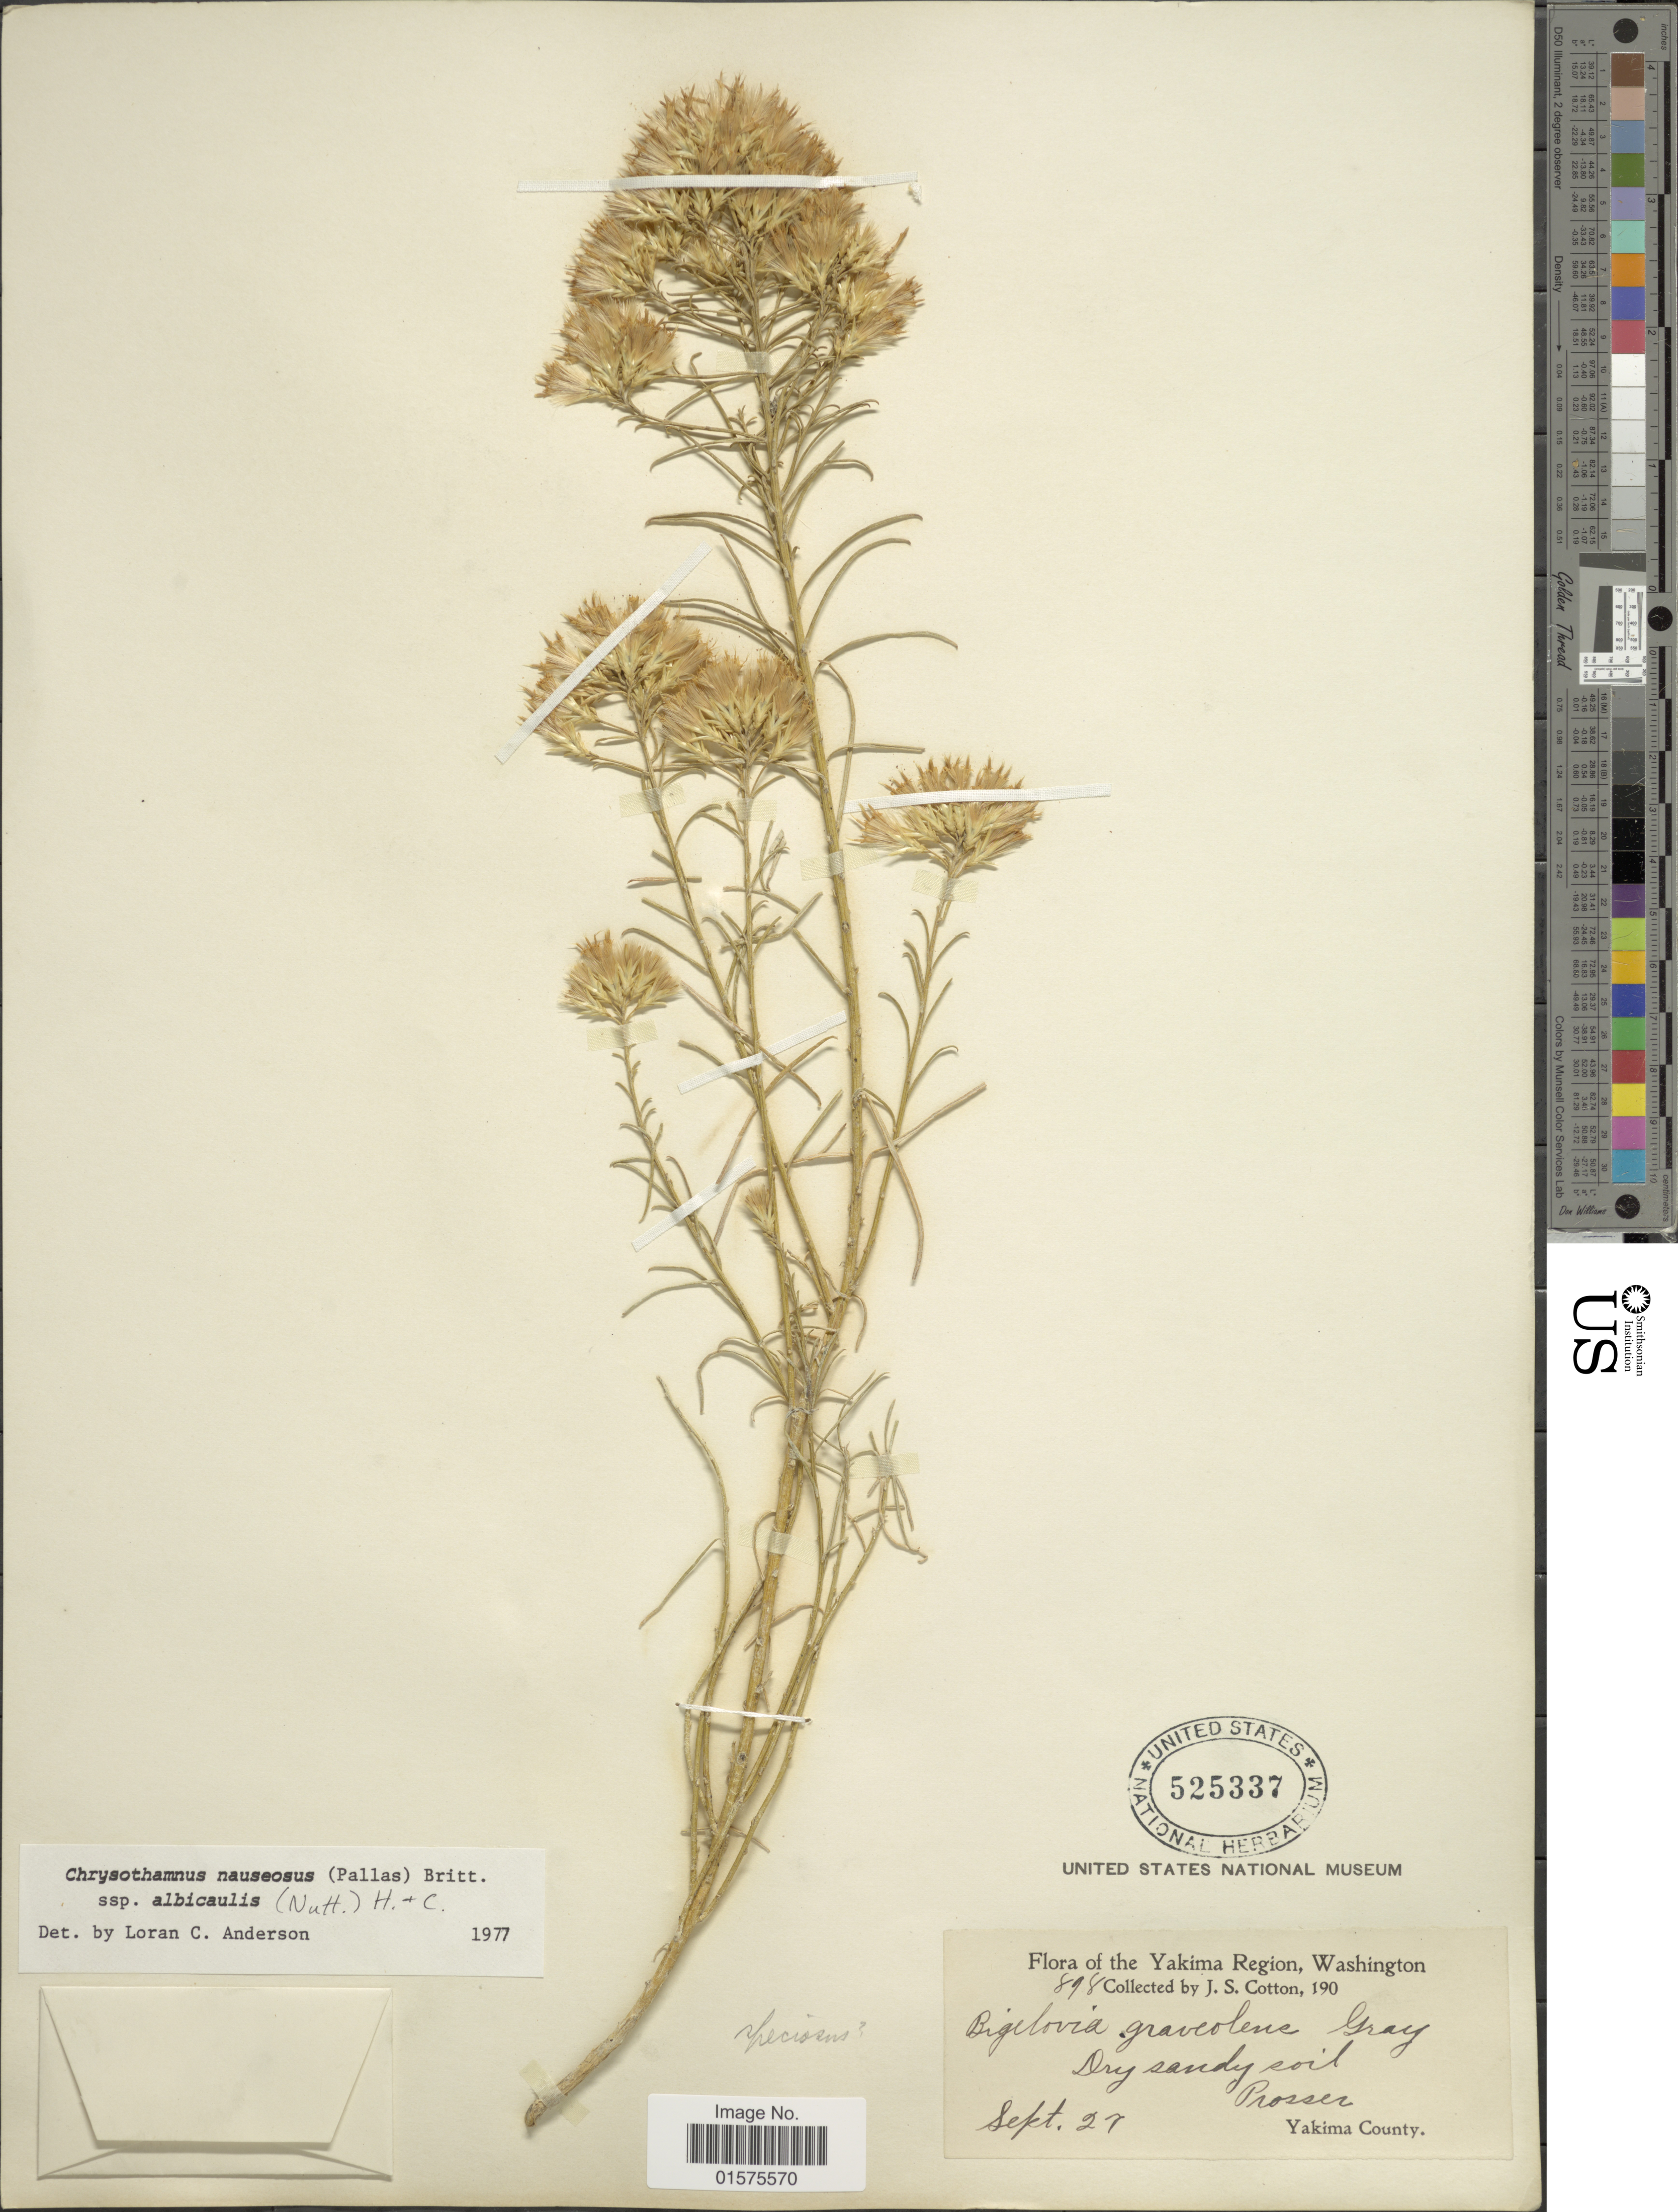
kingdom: Plantae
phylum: Tracheophyta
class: Magnoliopsida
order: Asterales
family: Asteraceae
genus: Ericameria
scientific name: Ericameria nauseosa var. speciosa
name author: (Nutt.) G.L. Nesom & G.I. Baird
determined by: Urbatsch, Lowell E., Curator (LSU), Louisiana State University (UNITED STATES)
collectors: J. S. Cotton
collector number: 898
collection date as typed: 190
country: United States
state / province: Washington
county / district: Yakima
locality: Yakima Region, Prosser. Yakima County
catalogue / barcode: US 525337